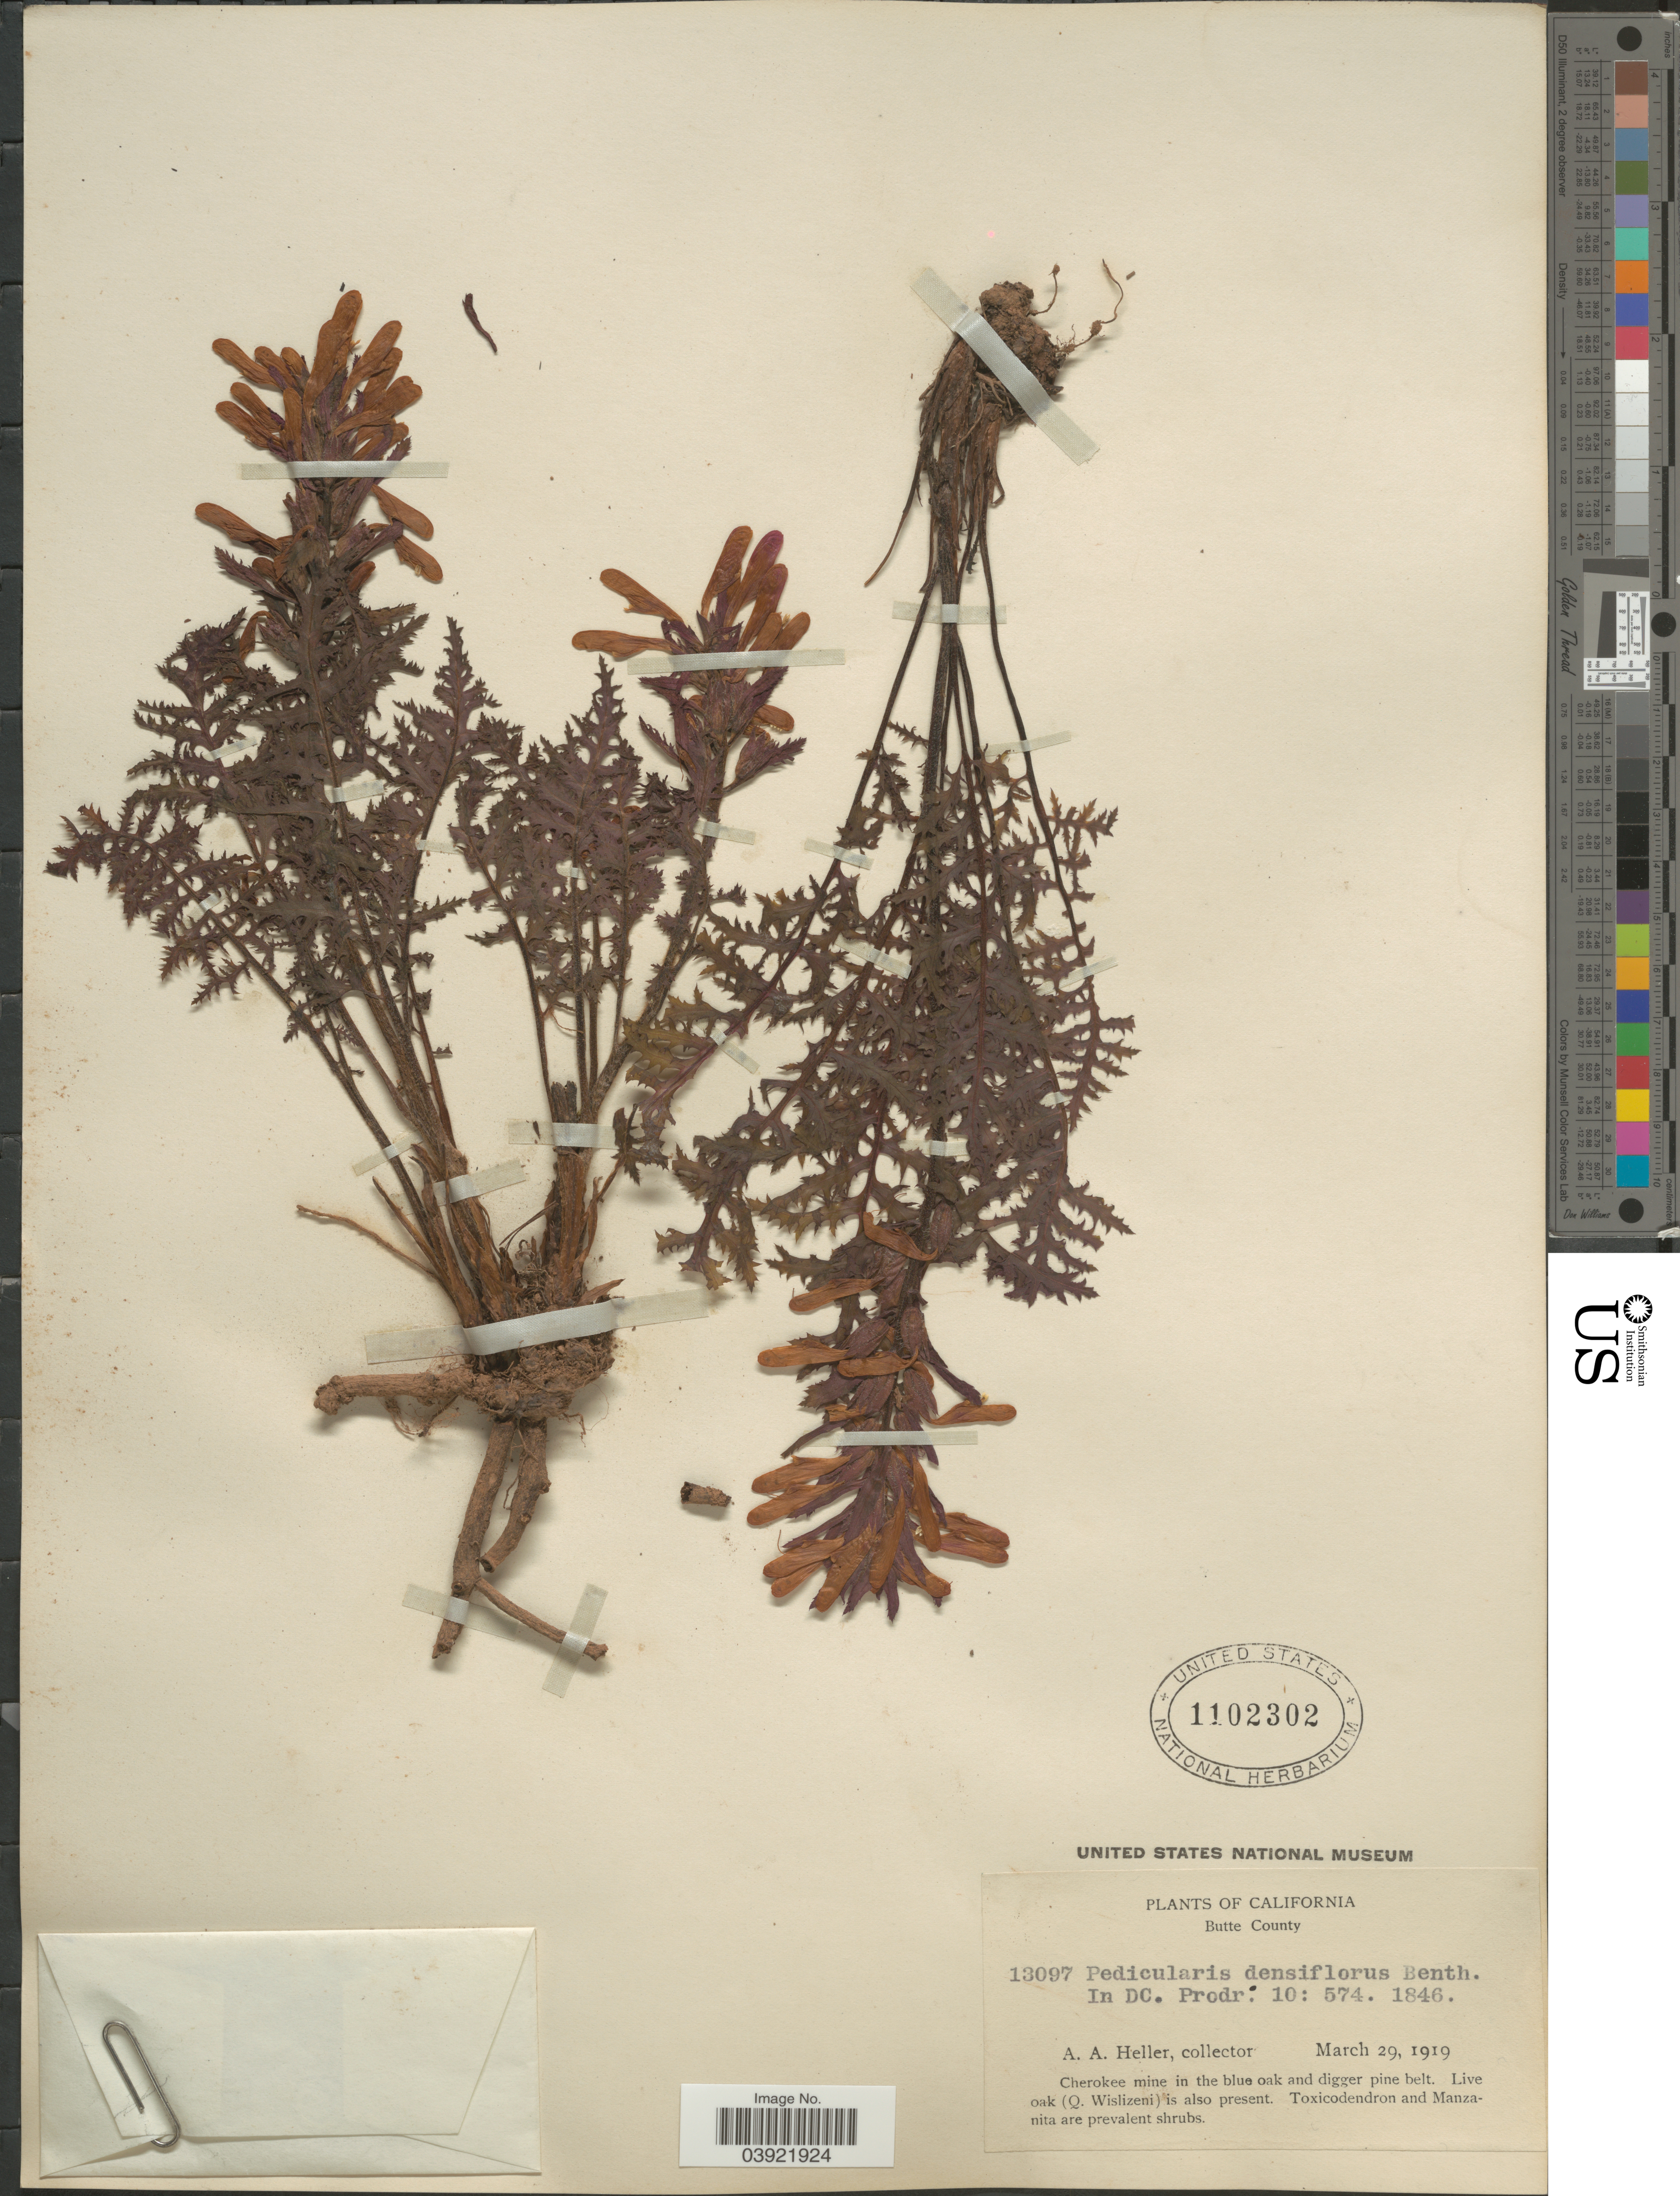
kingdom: Plantae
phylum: Tracheophyta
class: Magnoliopsida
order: Lamiales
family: Orobanchaceae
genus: Pedicularis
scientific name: Pedicularis densiflora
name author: Benth.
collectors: A. A. Heller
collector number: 13097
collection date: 1919-03-29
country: United States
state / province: California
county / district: Butte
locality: Butte County. Cherokee mine in the blue oak and digger pine belt. Live oak (Q. Wislizeni) is also present.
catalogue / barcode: US 1102302